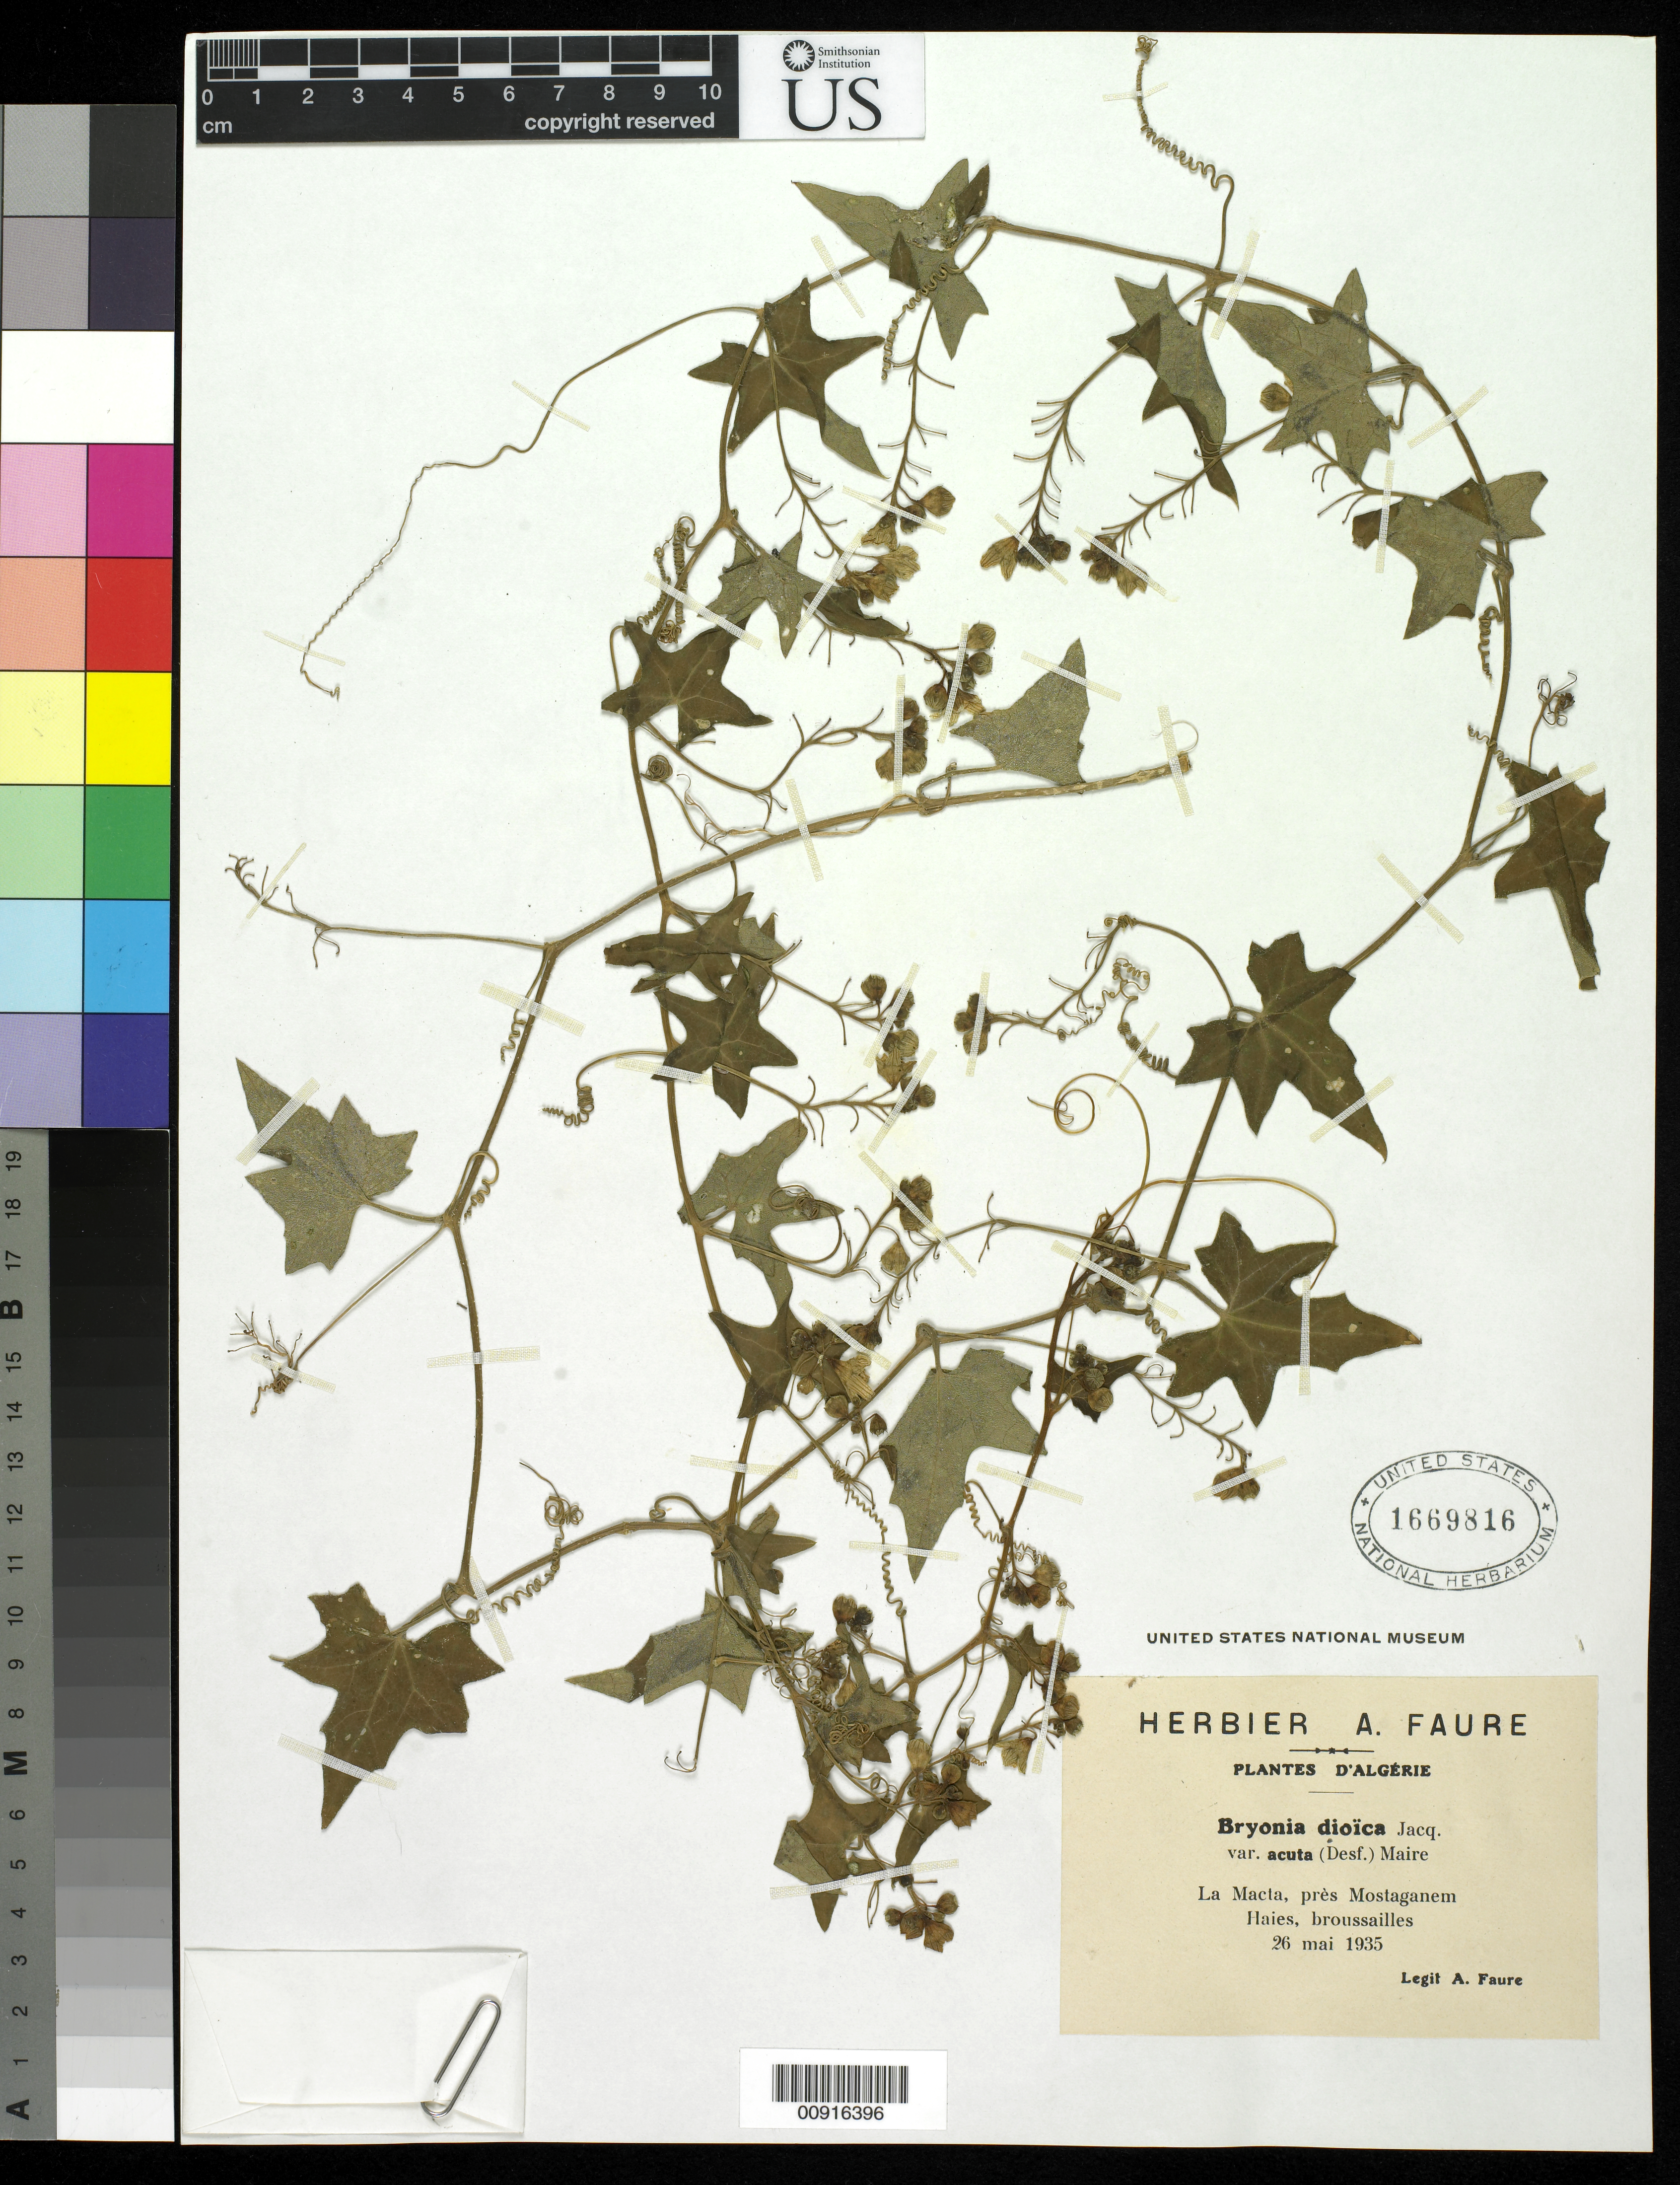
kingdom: Plantae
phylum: Tracheophyta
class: Magnoliopsida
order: Cucurbitales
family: Cucurbitaceae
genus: Bryonia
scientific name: Bryonia dioica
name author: Jacq.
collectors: A. Faure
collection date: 1935-05-26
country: Algeria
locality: La Macta, pres Mostaganem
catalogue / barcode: US 1669816